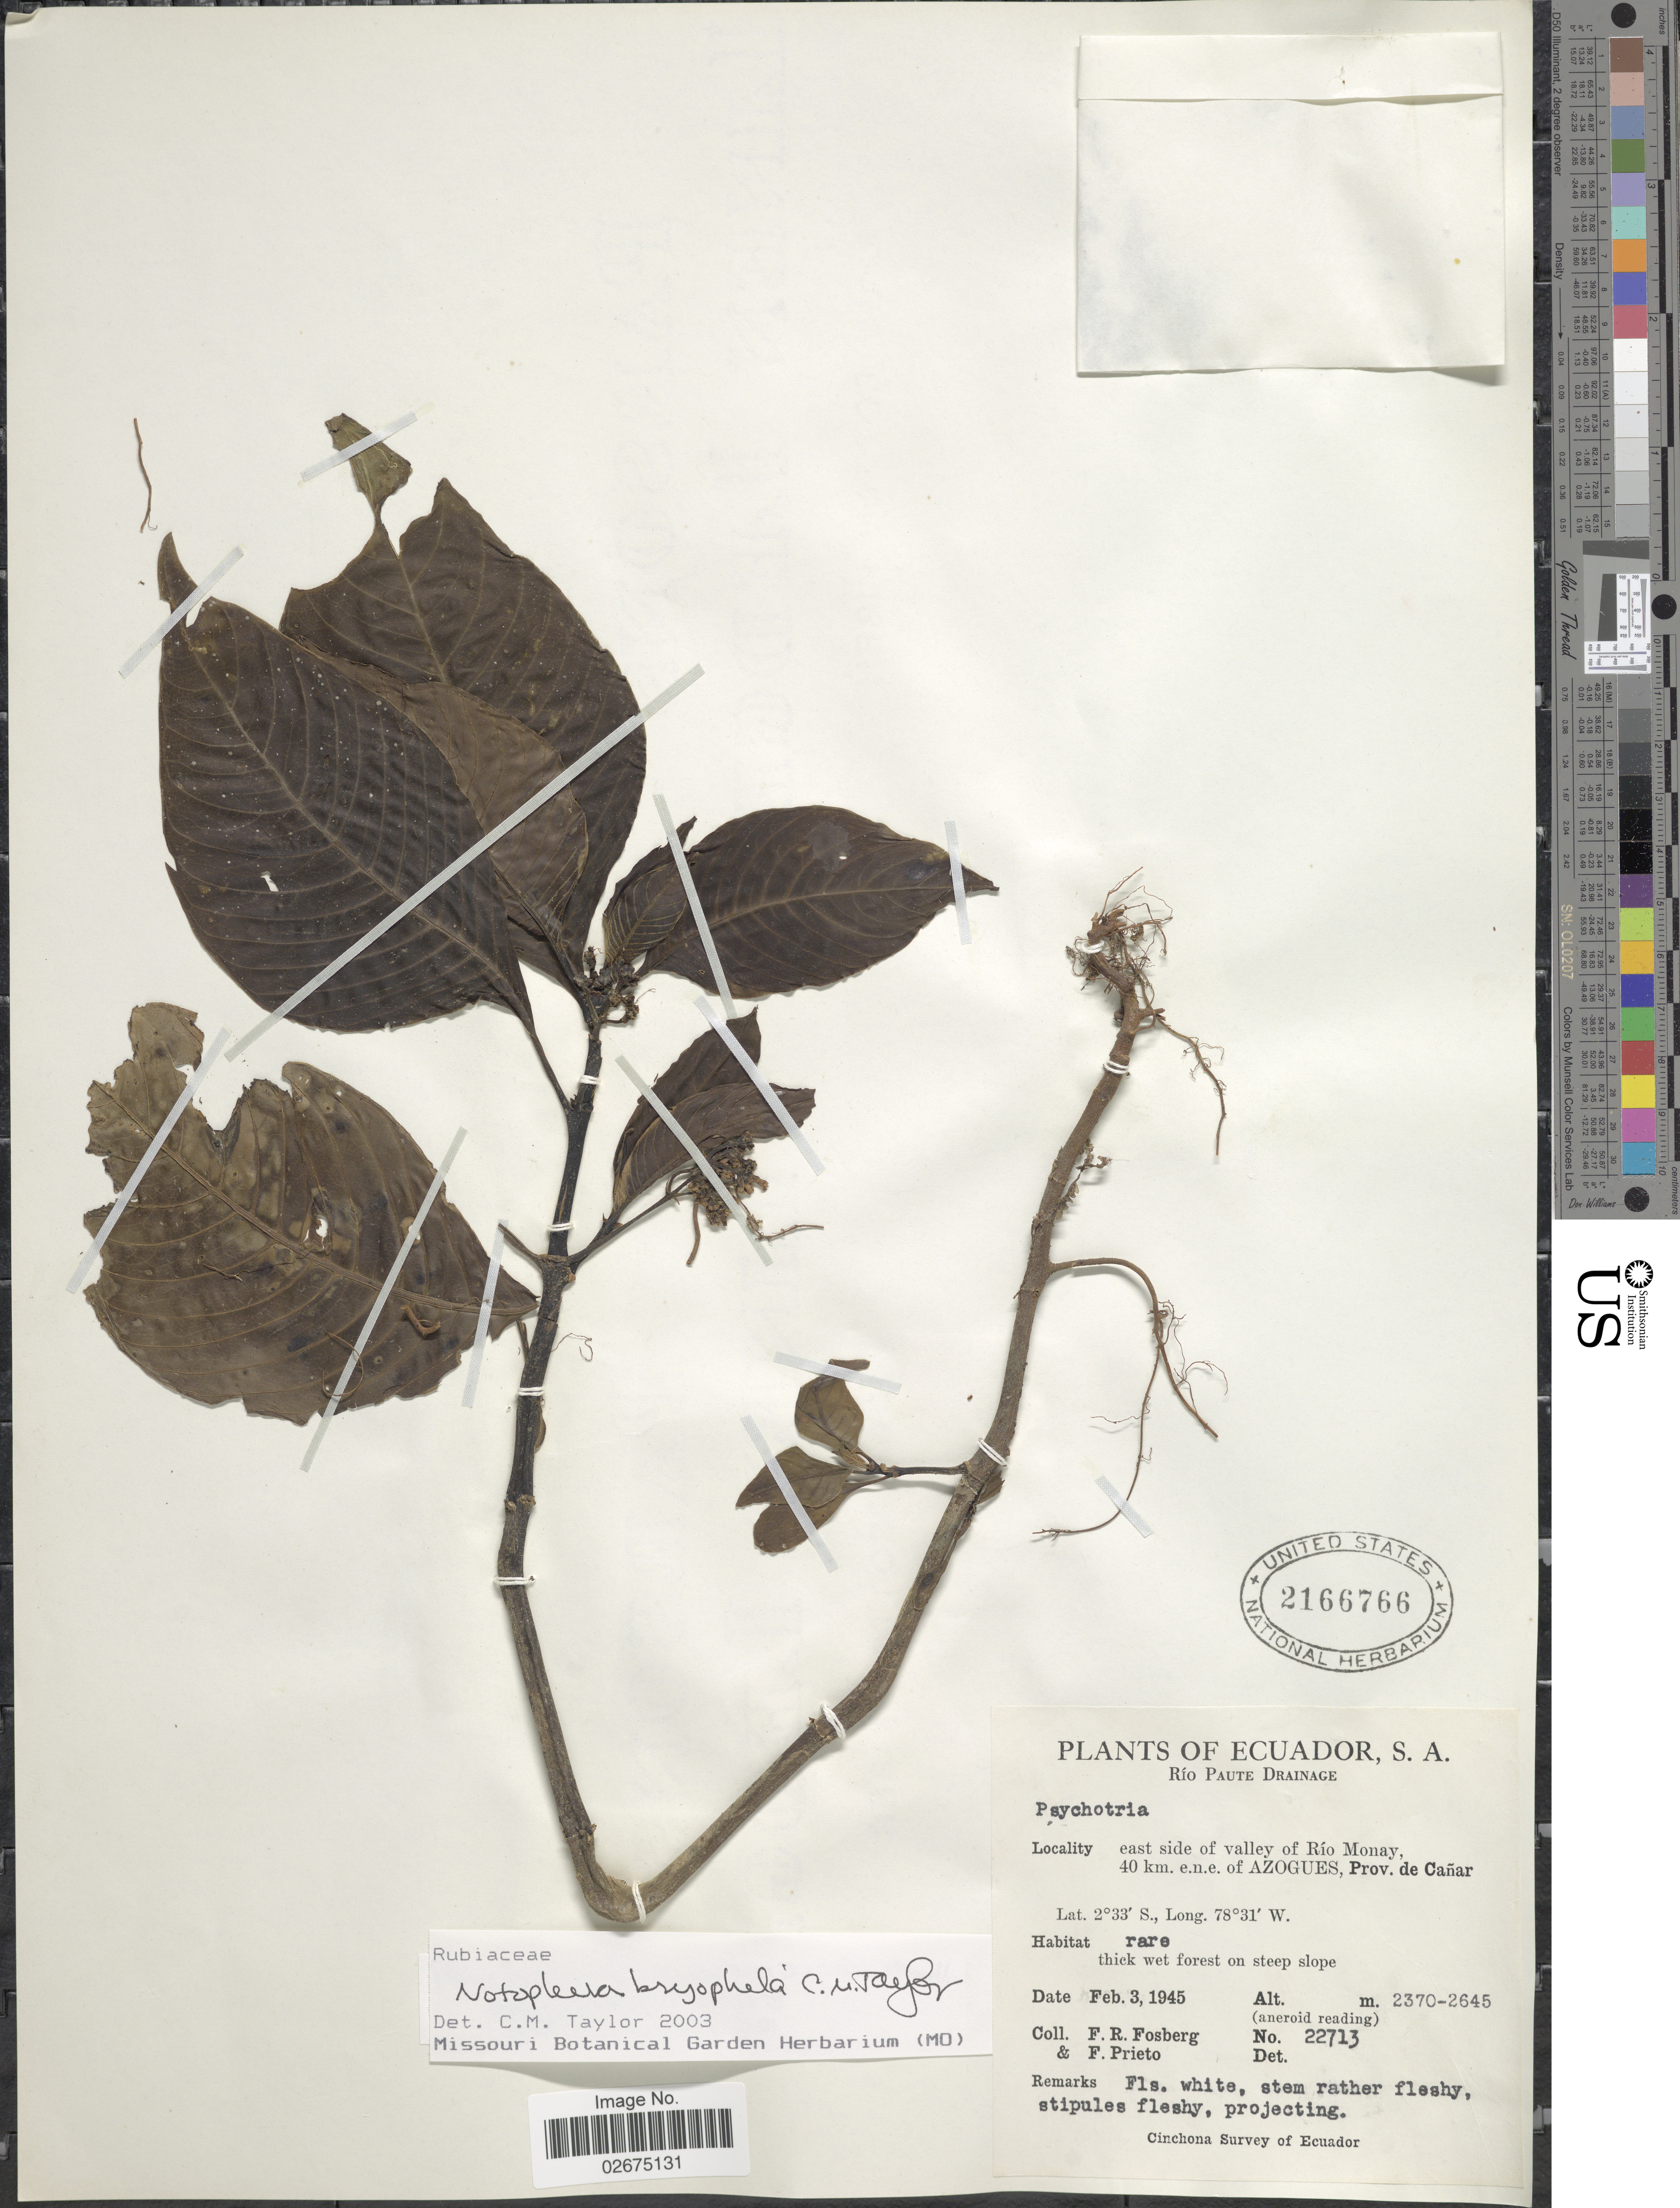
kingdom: Plantae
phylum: Tracheophyta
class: Magnoliopsida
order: Gentianales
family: Rubiaceae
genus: Notopleura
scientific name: Notopleura bryophila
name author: C.M. Taylor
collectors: F. R. Fosberg & F. Prieto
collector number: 22713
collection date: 1945-02-03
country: Ecuador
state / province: Cañar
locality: Rio Paute Drainage. East side of valley of Rio Monay, 40 km. e.n.e. of Azogues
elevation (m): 2370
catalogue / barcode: US 2166766